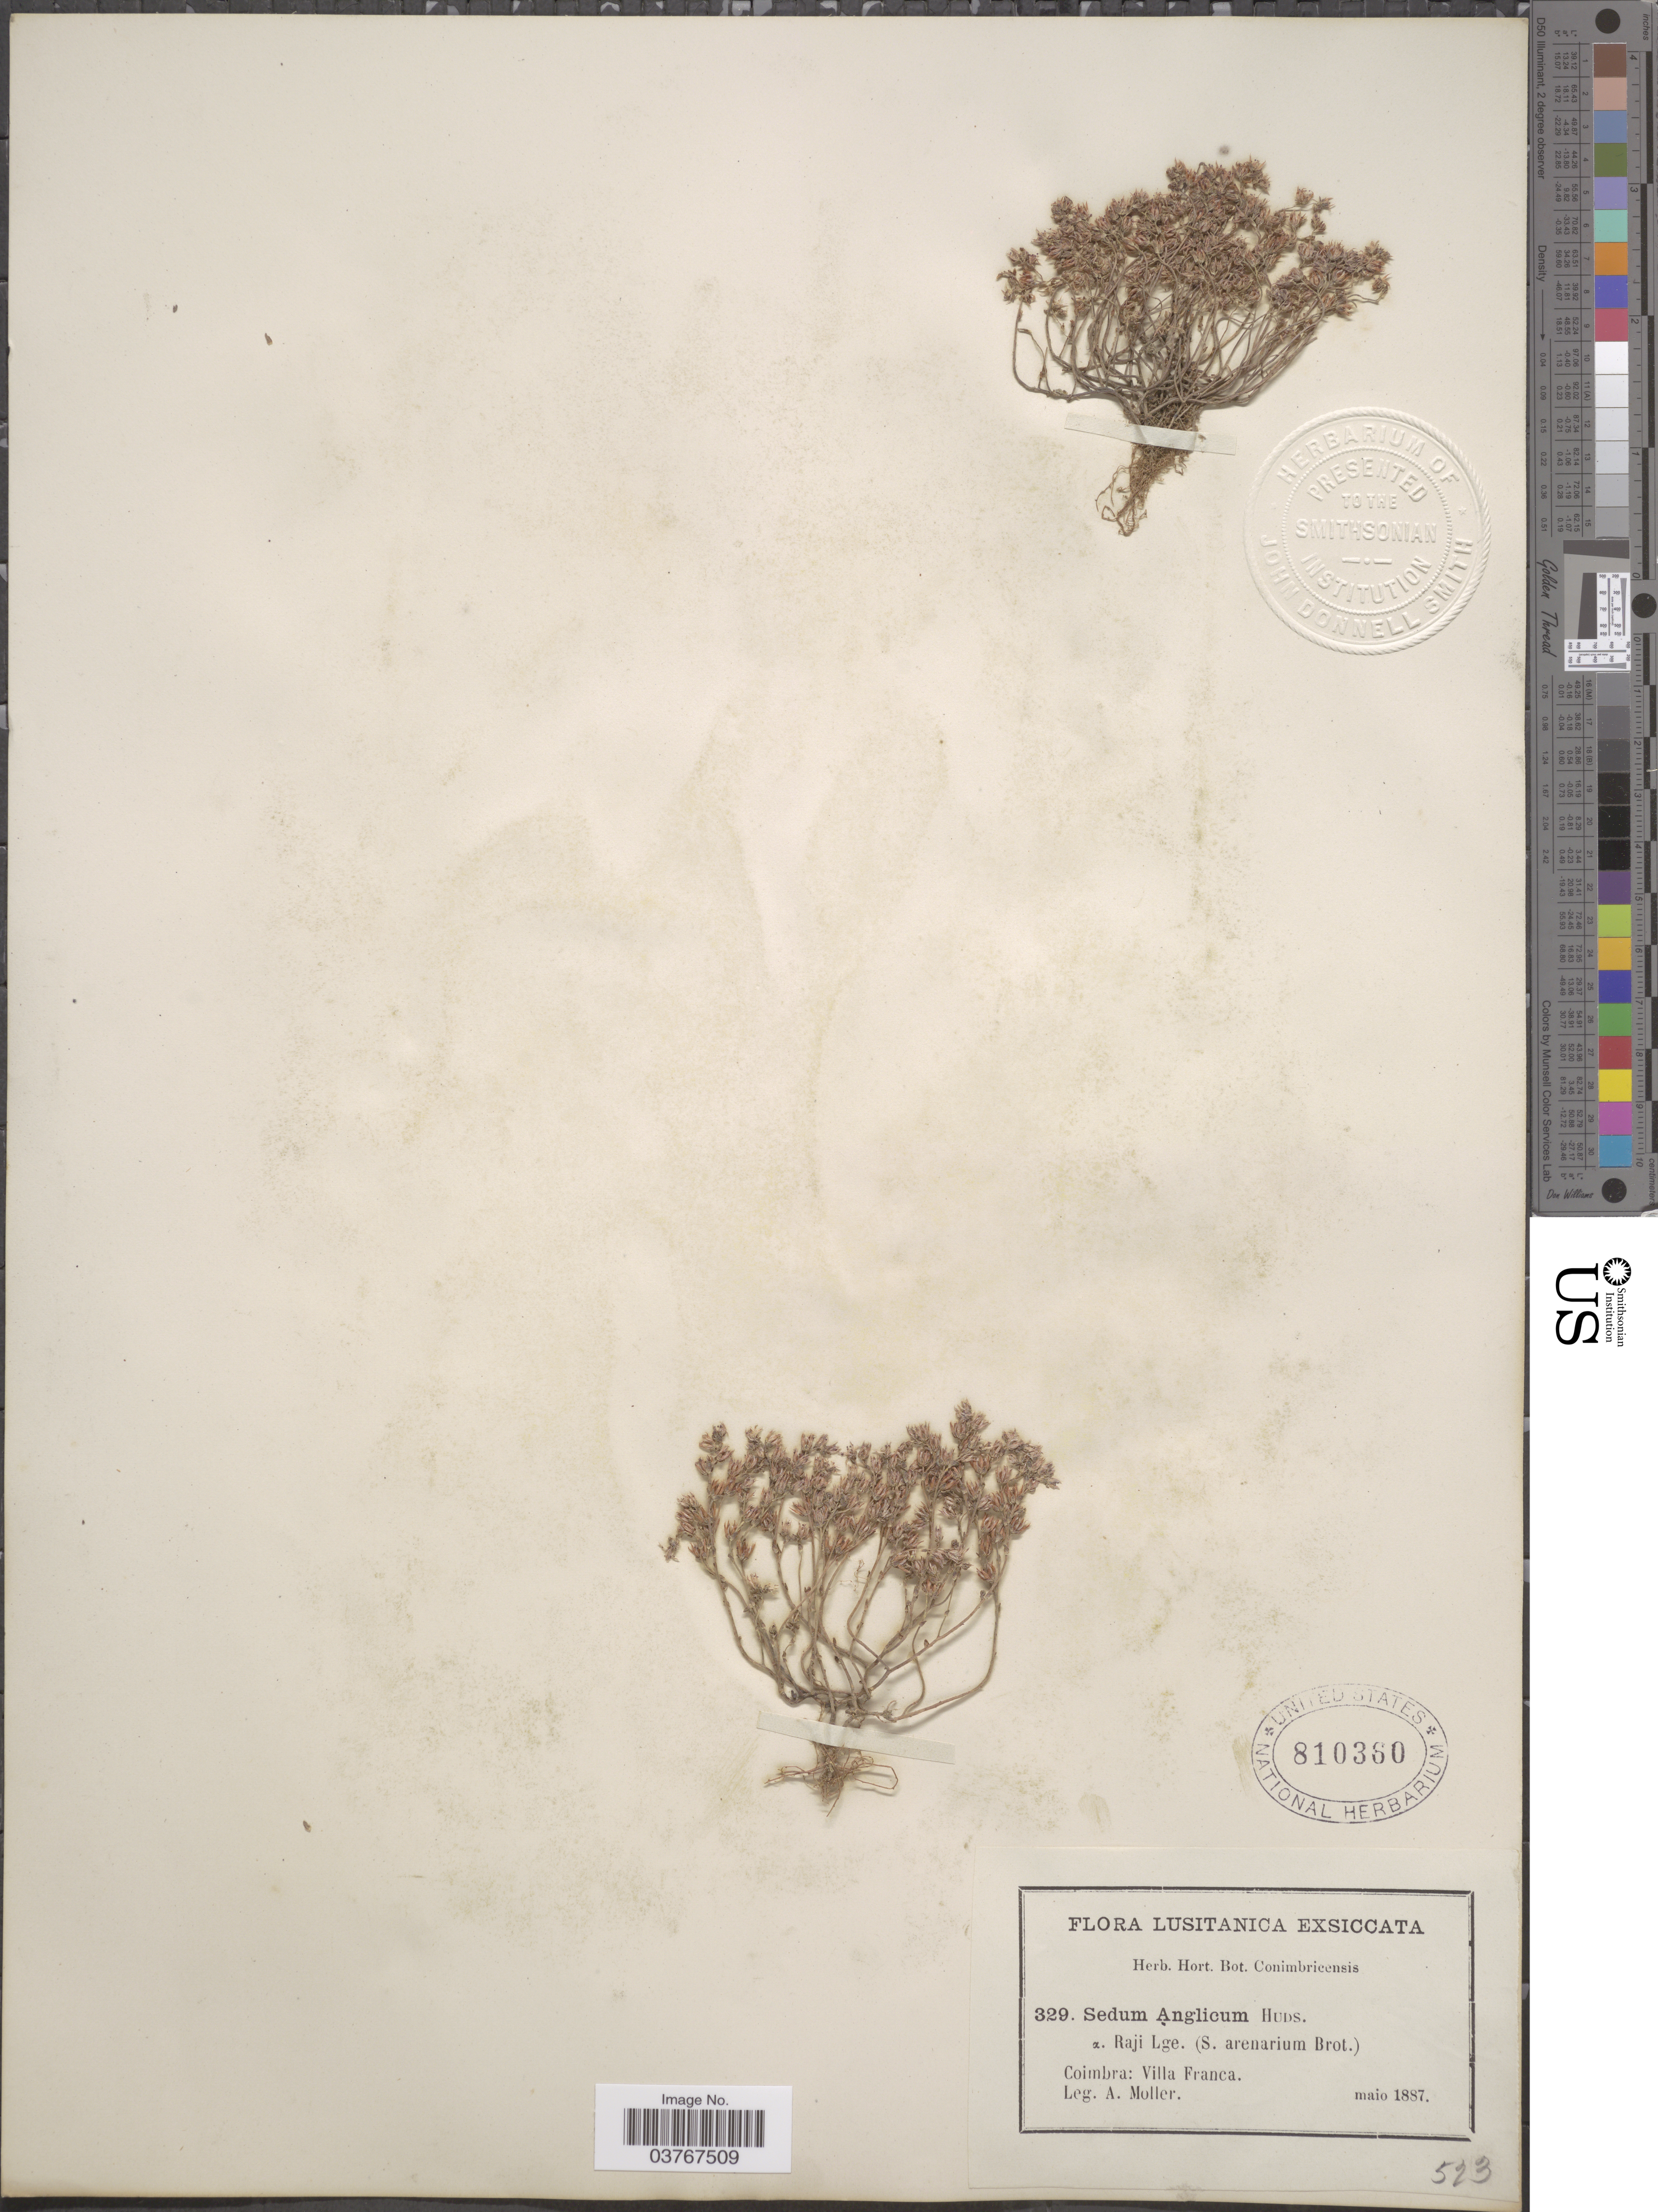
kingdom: Plantae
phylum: Tracheophyta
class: Magnoliopsida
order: Saxifragales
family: Crassulaceae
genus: Sedum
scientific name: Sedum anglicum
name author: Huds.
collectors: A. Moller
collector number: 329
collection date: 1887-05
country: Portugal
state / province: Coimbra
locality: Lusitanica. Villa Franca.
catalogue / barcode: US 810360